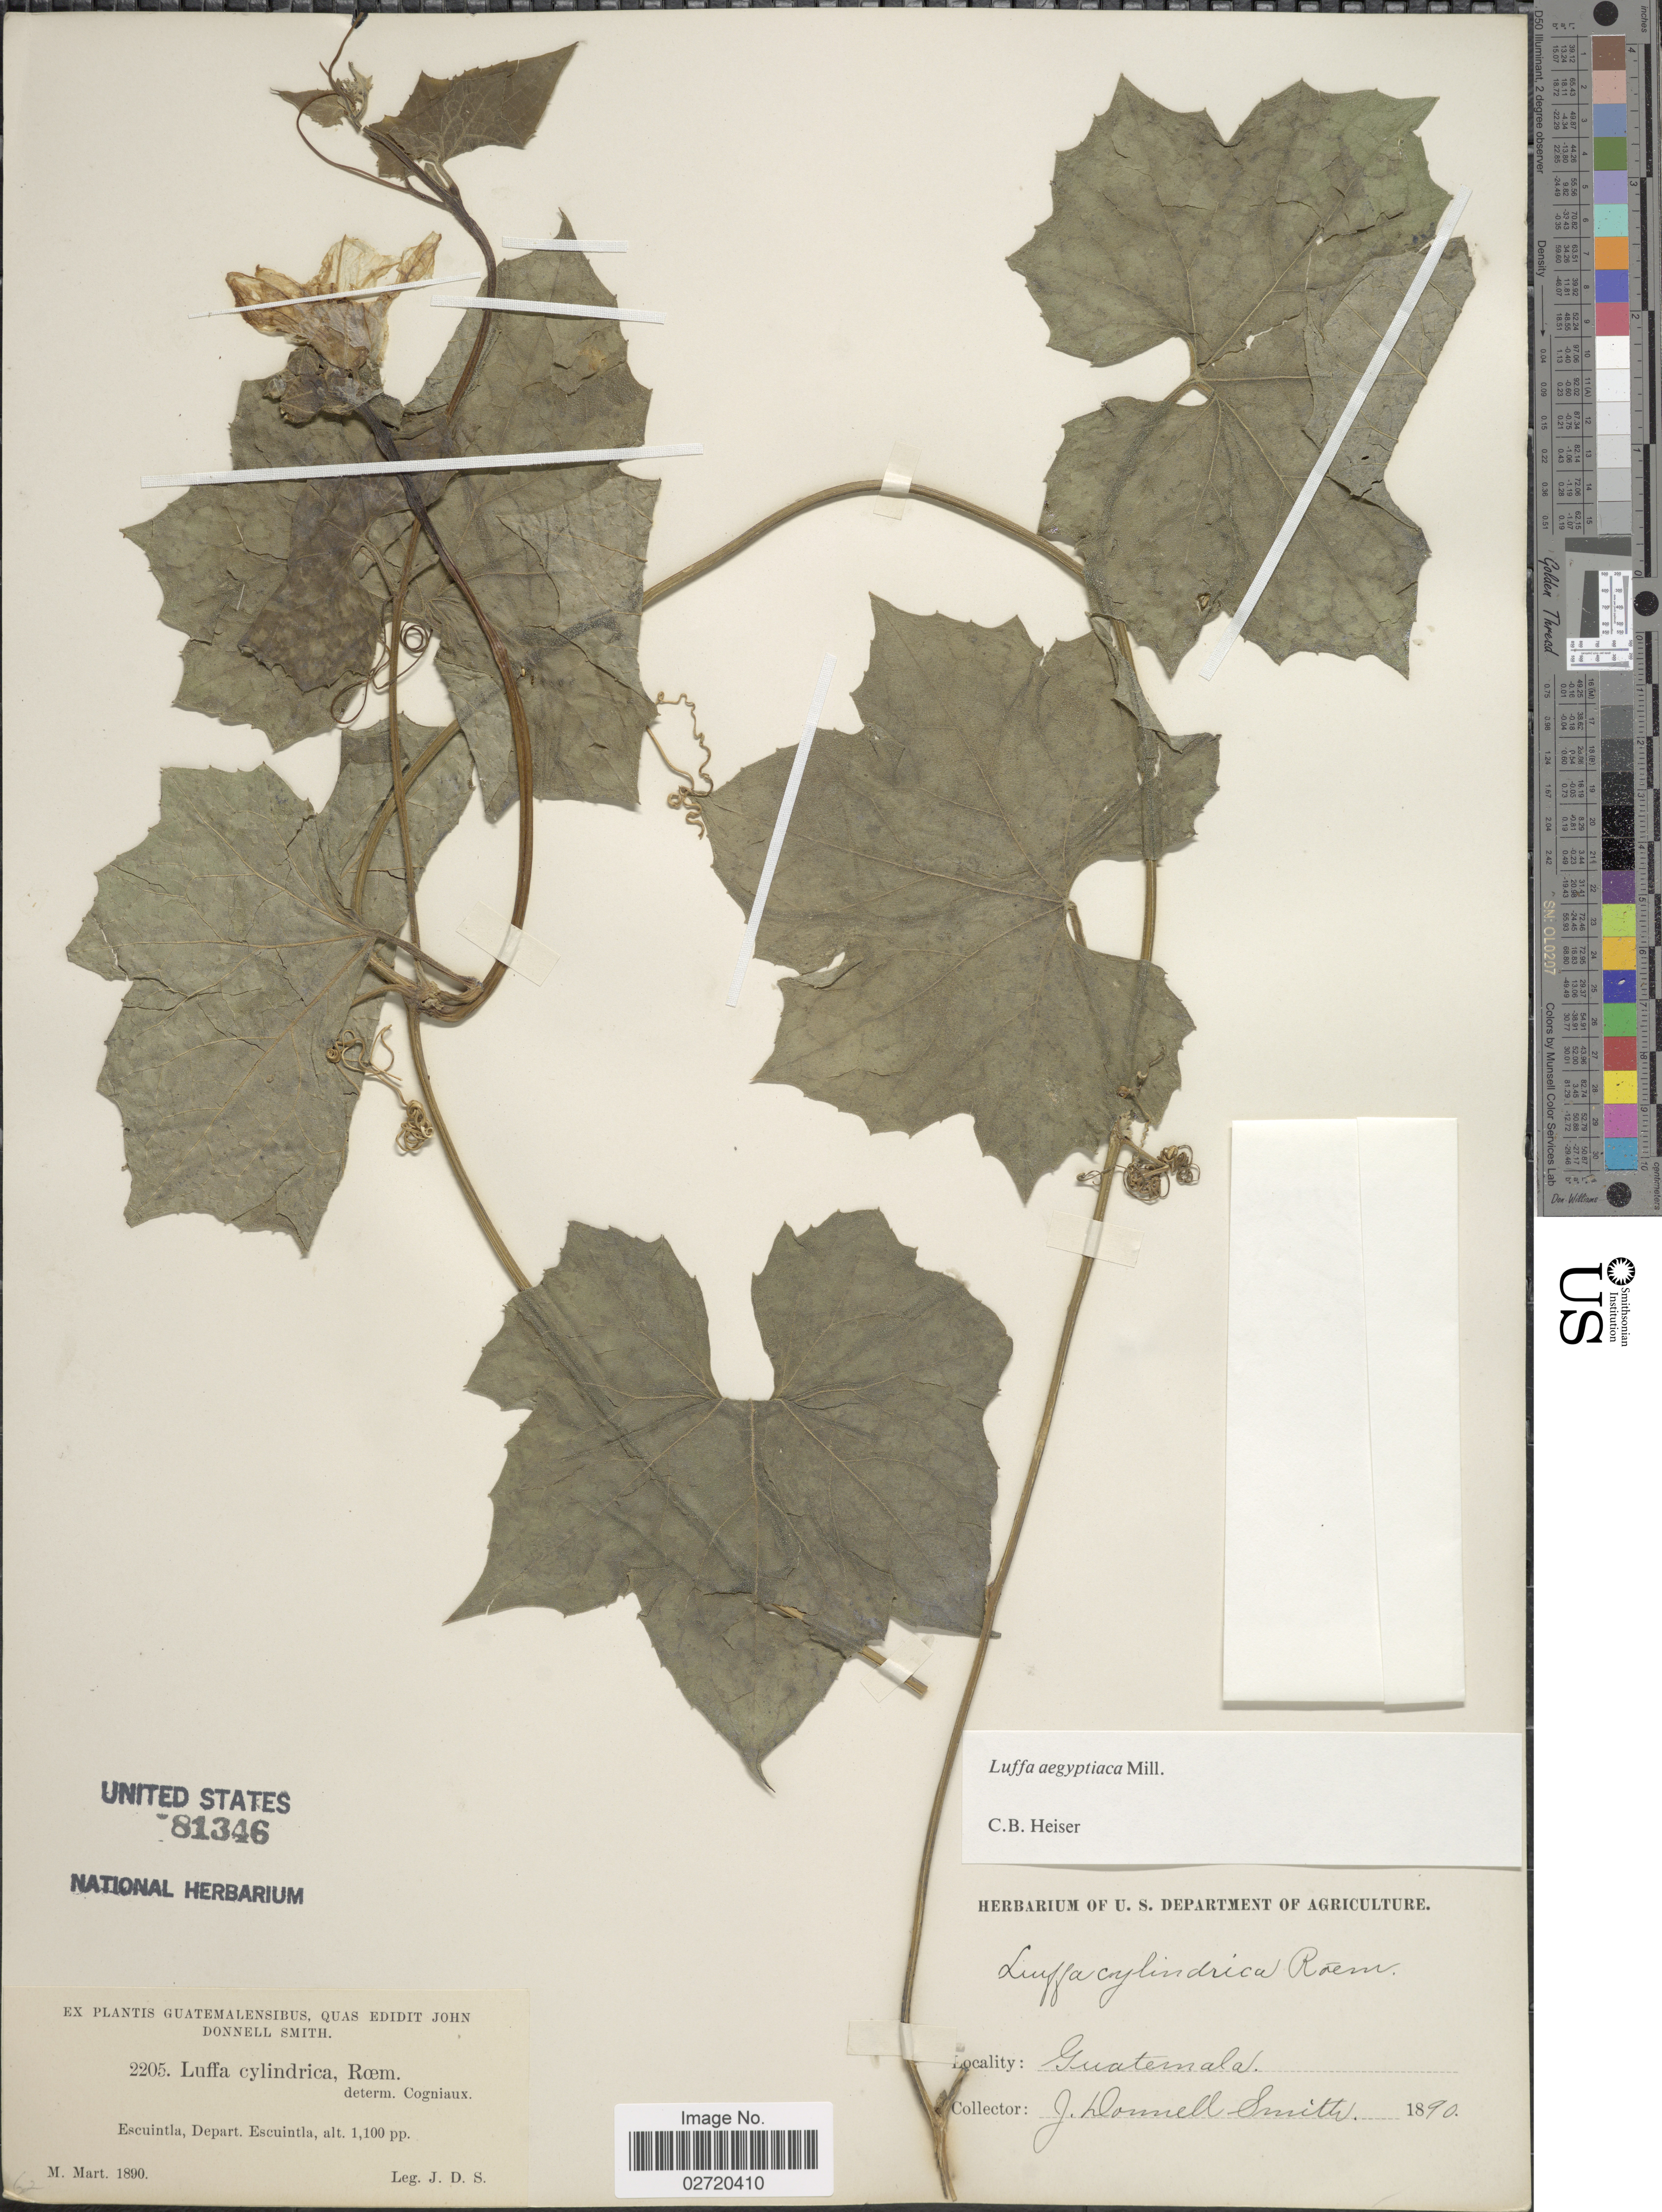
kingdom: Plantae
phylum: Tracheophyta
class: Magnoliopsida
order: Cucurbitales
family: Cucurbitaceae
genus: Luffa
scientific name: Luffa aegyptiaca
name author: Mill.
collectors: J. Donnell Smith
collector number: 2205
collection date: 1890-03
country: Guatemala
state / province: Escuintla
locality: Escuintla, Depart. Escuintla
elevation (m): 335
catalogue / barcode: US 81346